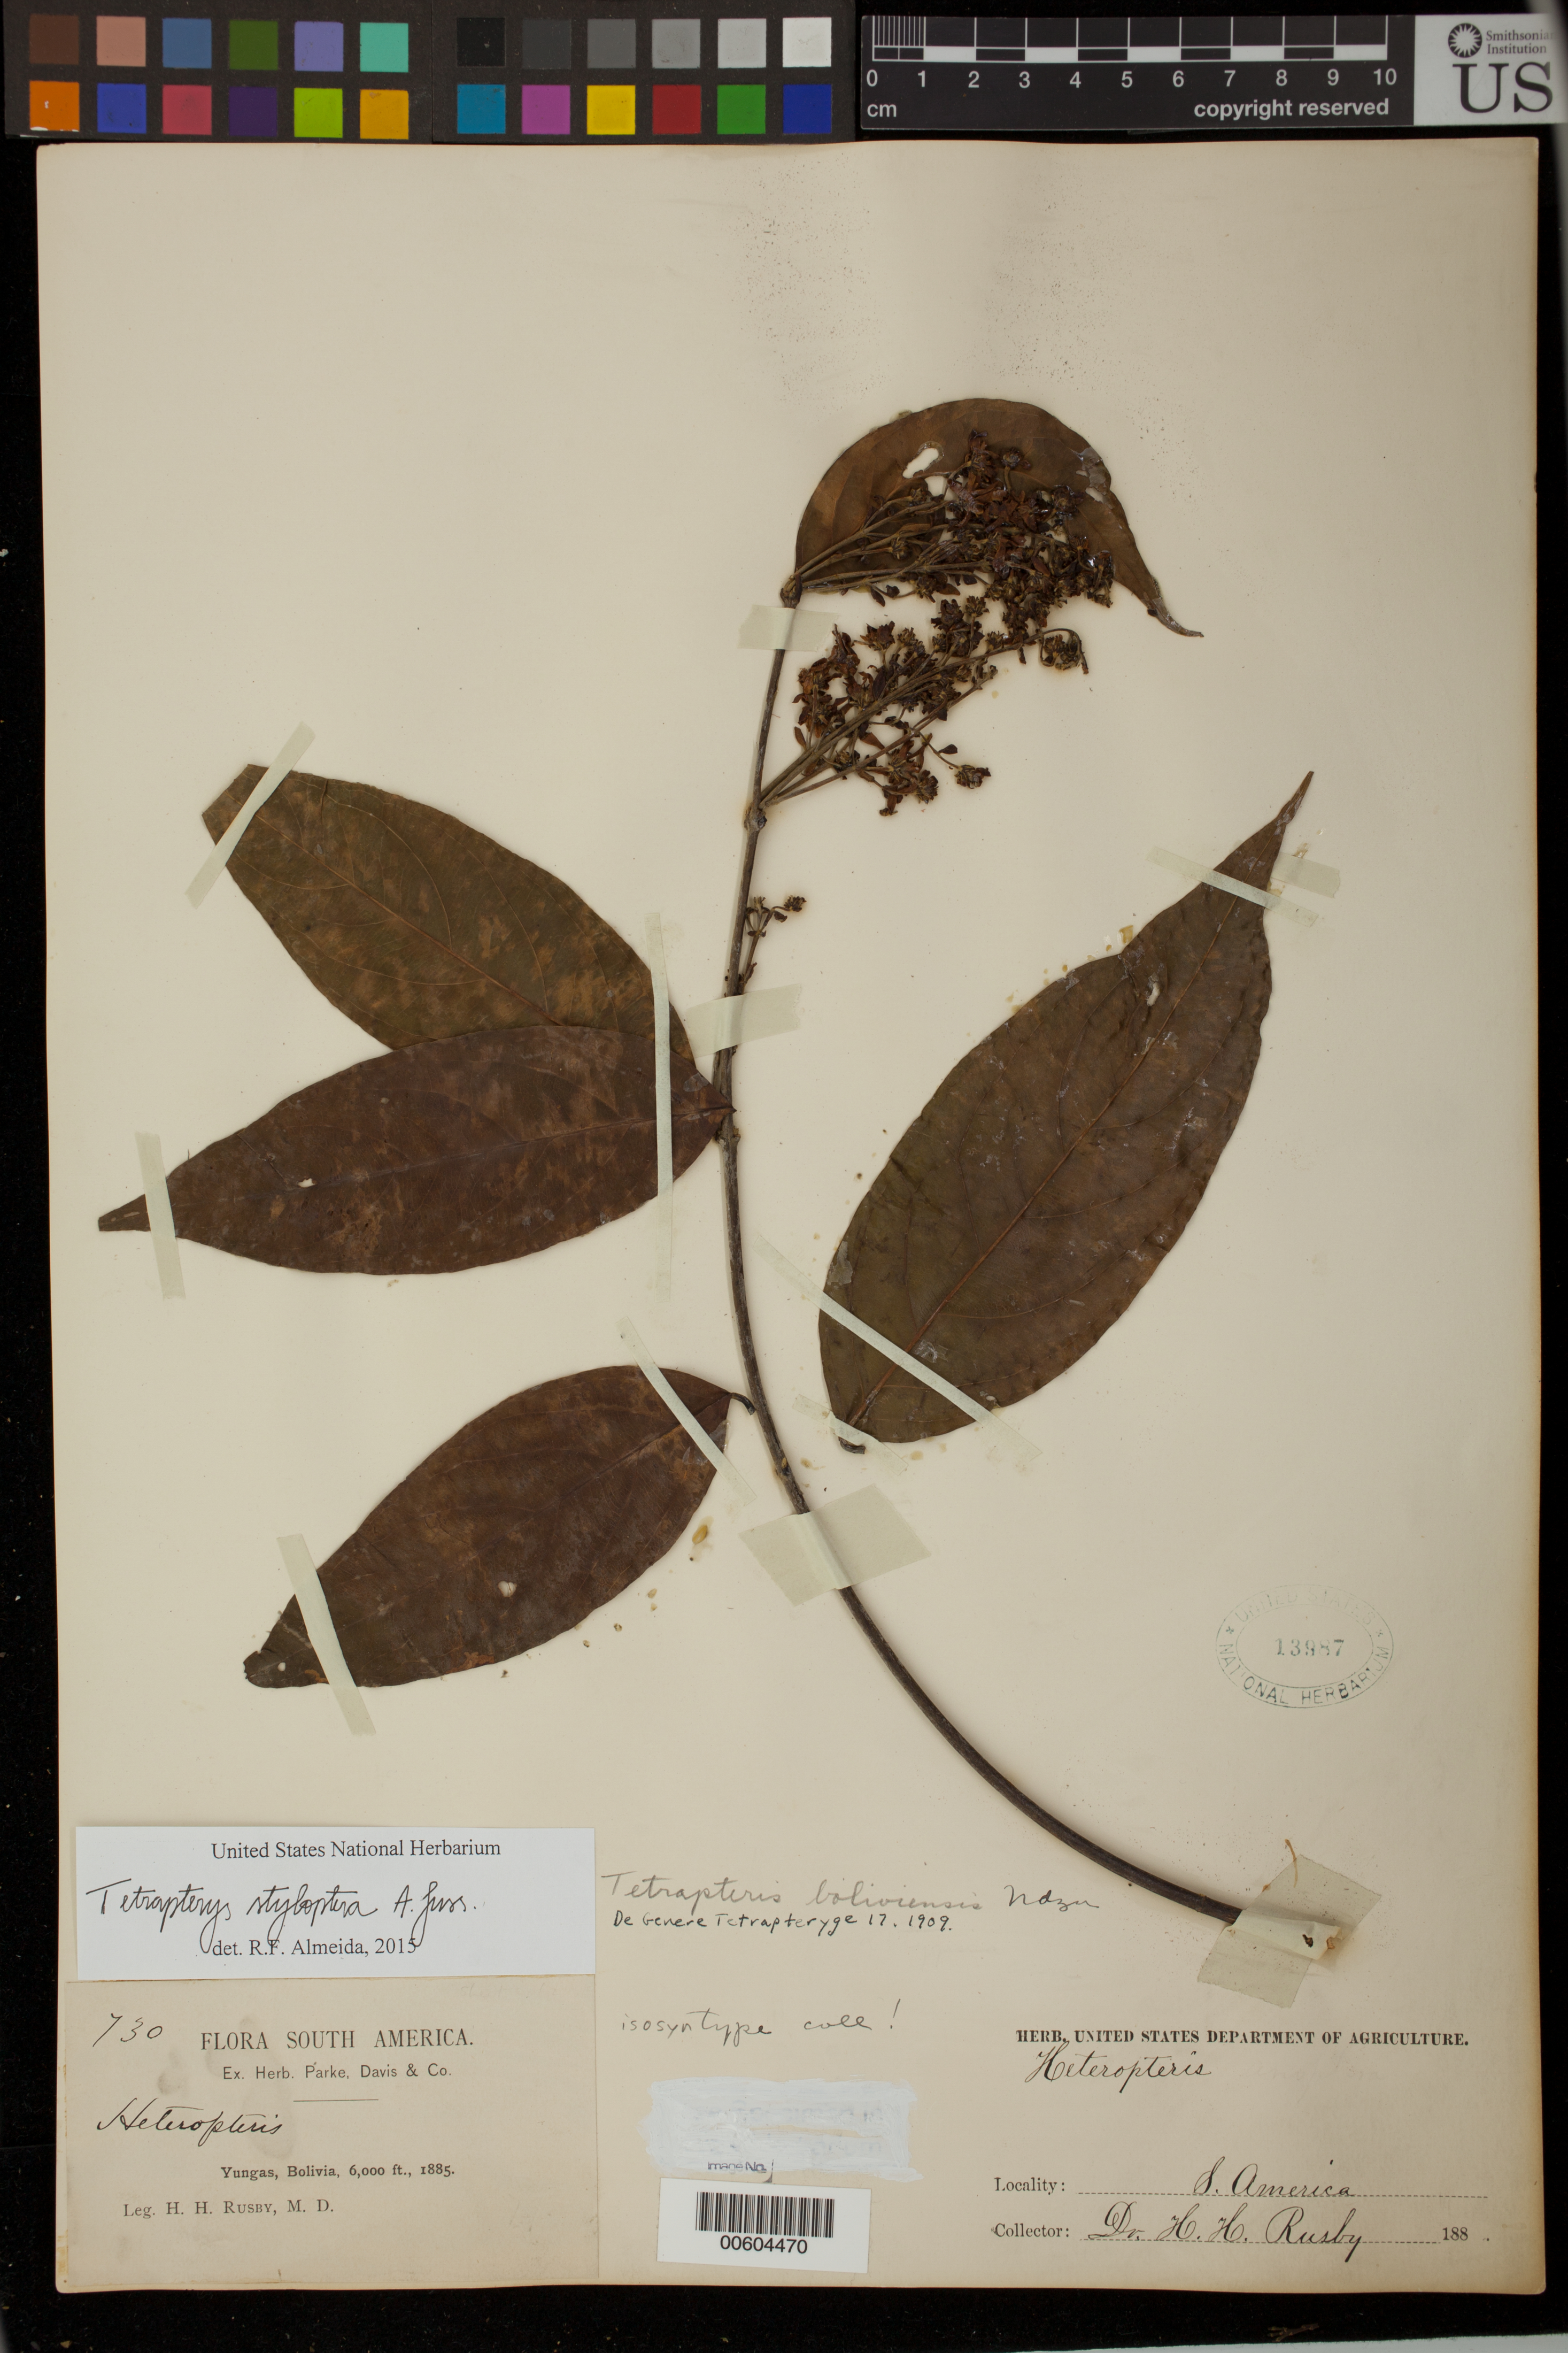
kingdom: Plantae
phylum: Tracheophyta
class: Magnoliopsida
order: Malpighiales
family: Malpighiaceae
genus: Tetrapterys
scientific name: Tetrapterys boliviensis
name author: Nied.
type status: Isosyntype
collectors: H. H. Rusby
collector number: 730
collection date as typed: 1885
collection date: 1885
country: Bolivia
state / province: La Páz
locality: Yungas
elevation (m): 1829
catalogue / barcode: US 13987